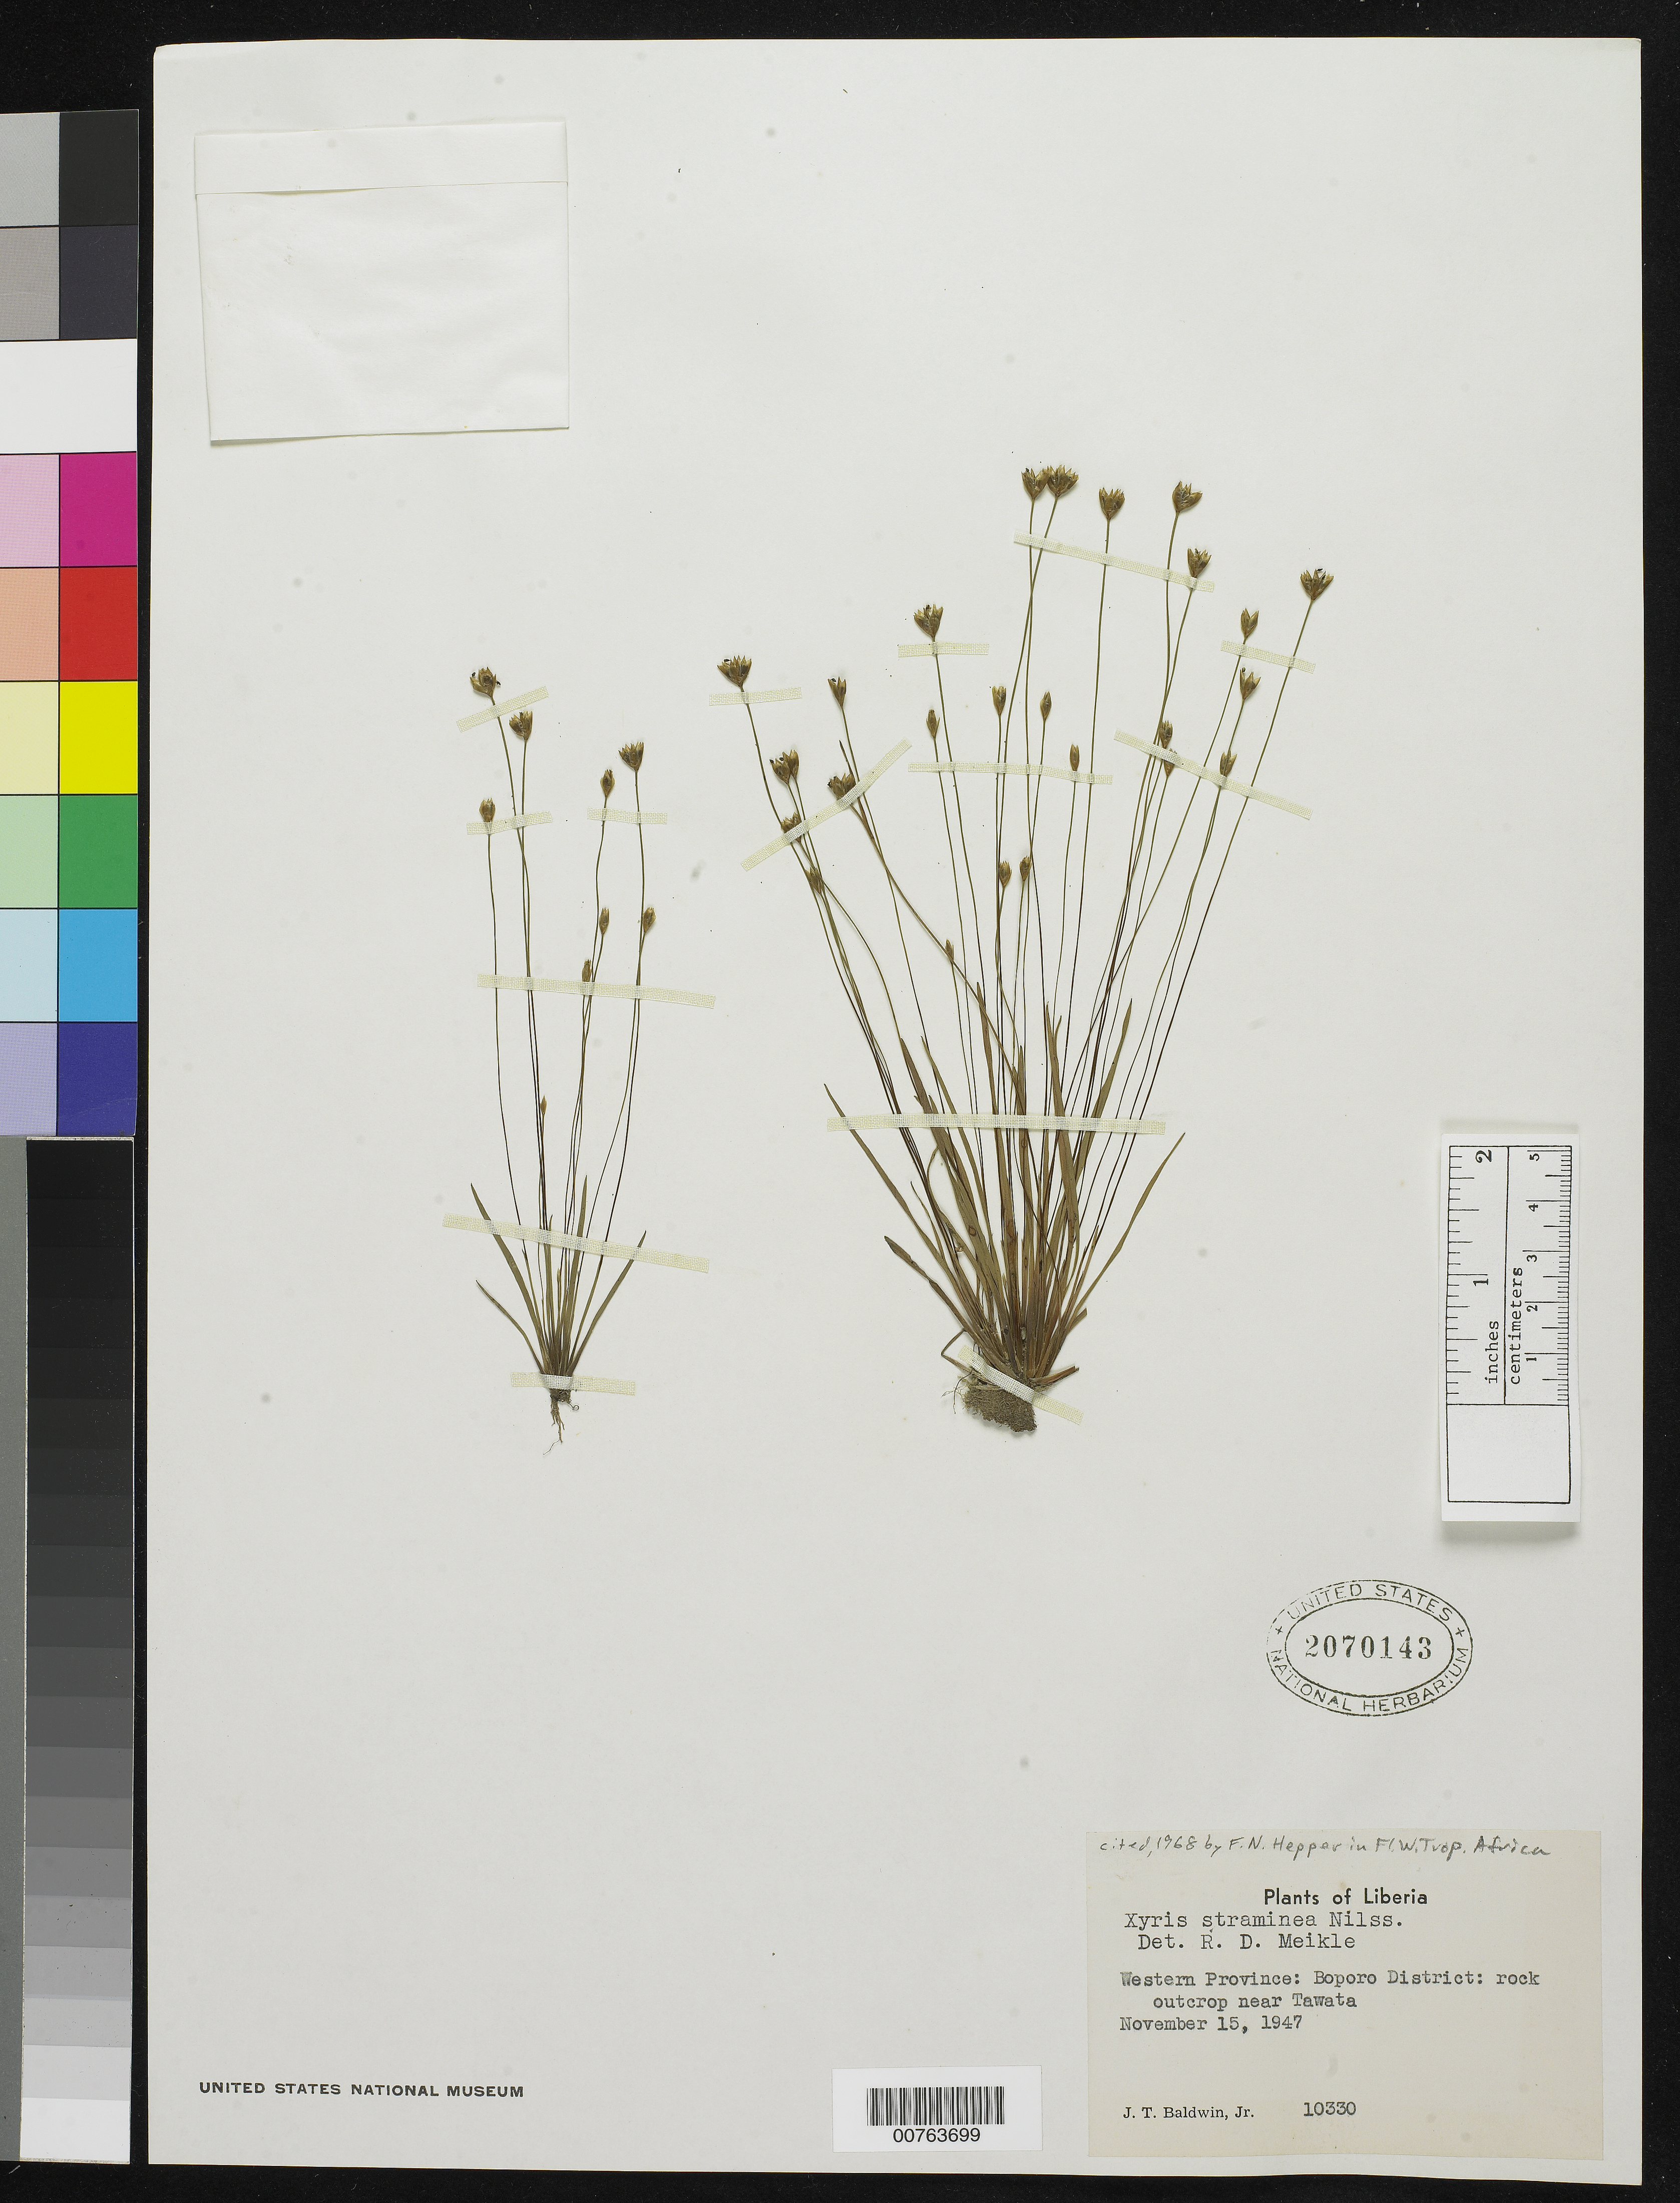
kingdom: Plantae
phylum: Tracheophyta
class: Liliopsida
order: Poales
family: Xyridaceae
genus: Xyris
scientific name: Xyris straminea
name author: Nilsson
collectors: J. T. Baldwin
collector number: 10330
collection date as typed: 15 Nov 1947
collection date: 1947-11-15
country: Liberia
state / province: Gbarpolu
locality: Western Province: Boporo District, near Tawata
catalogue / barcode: US 2070143